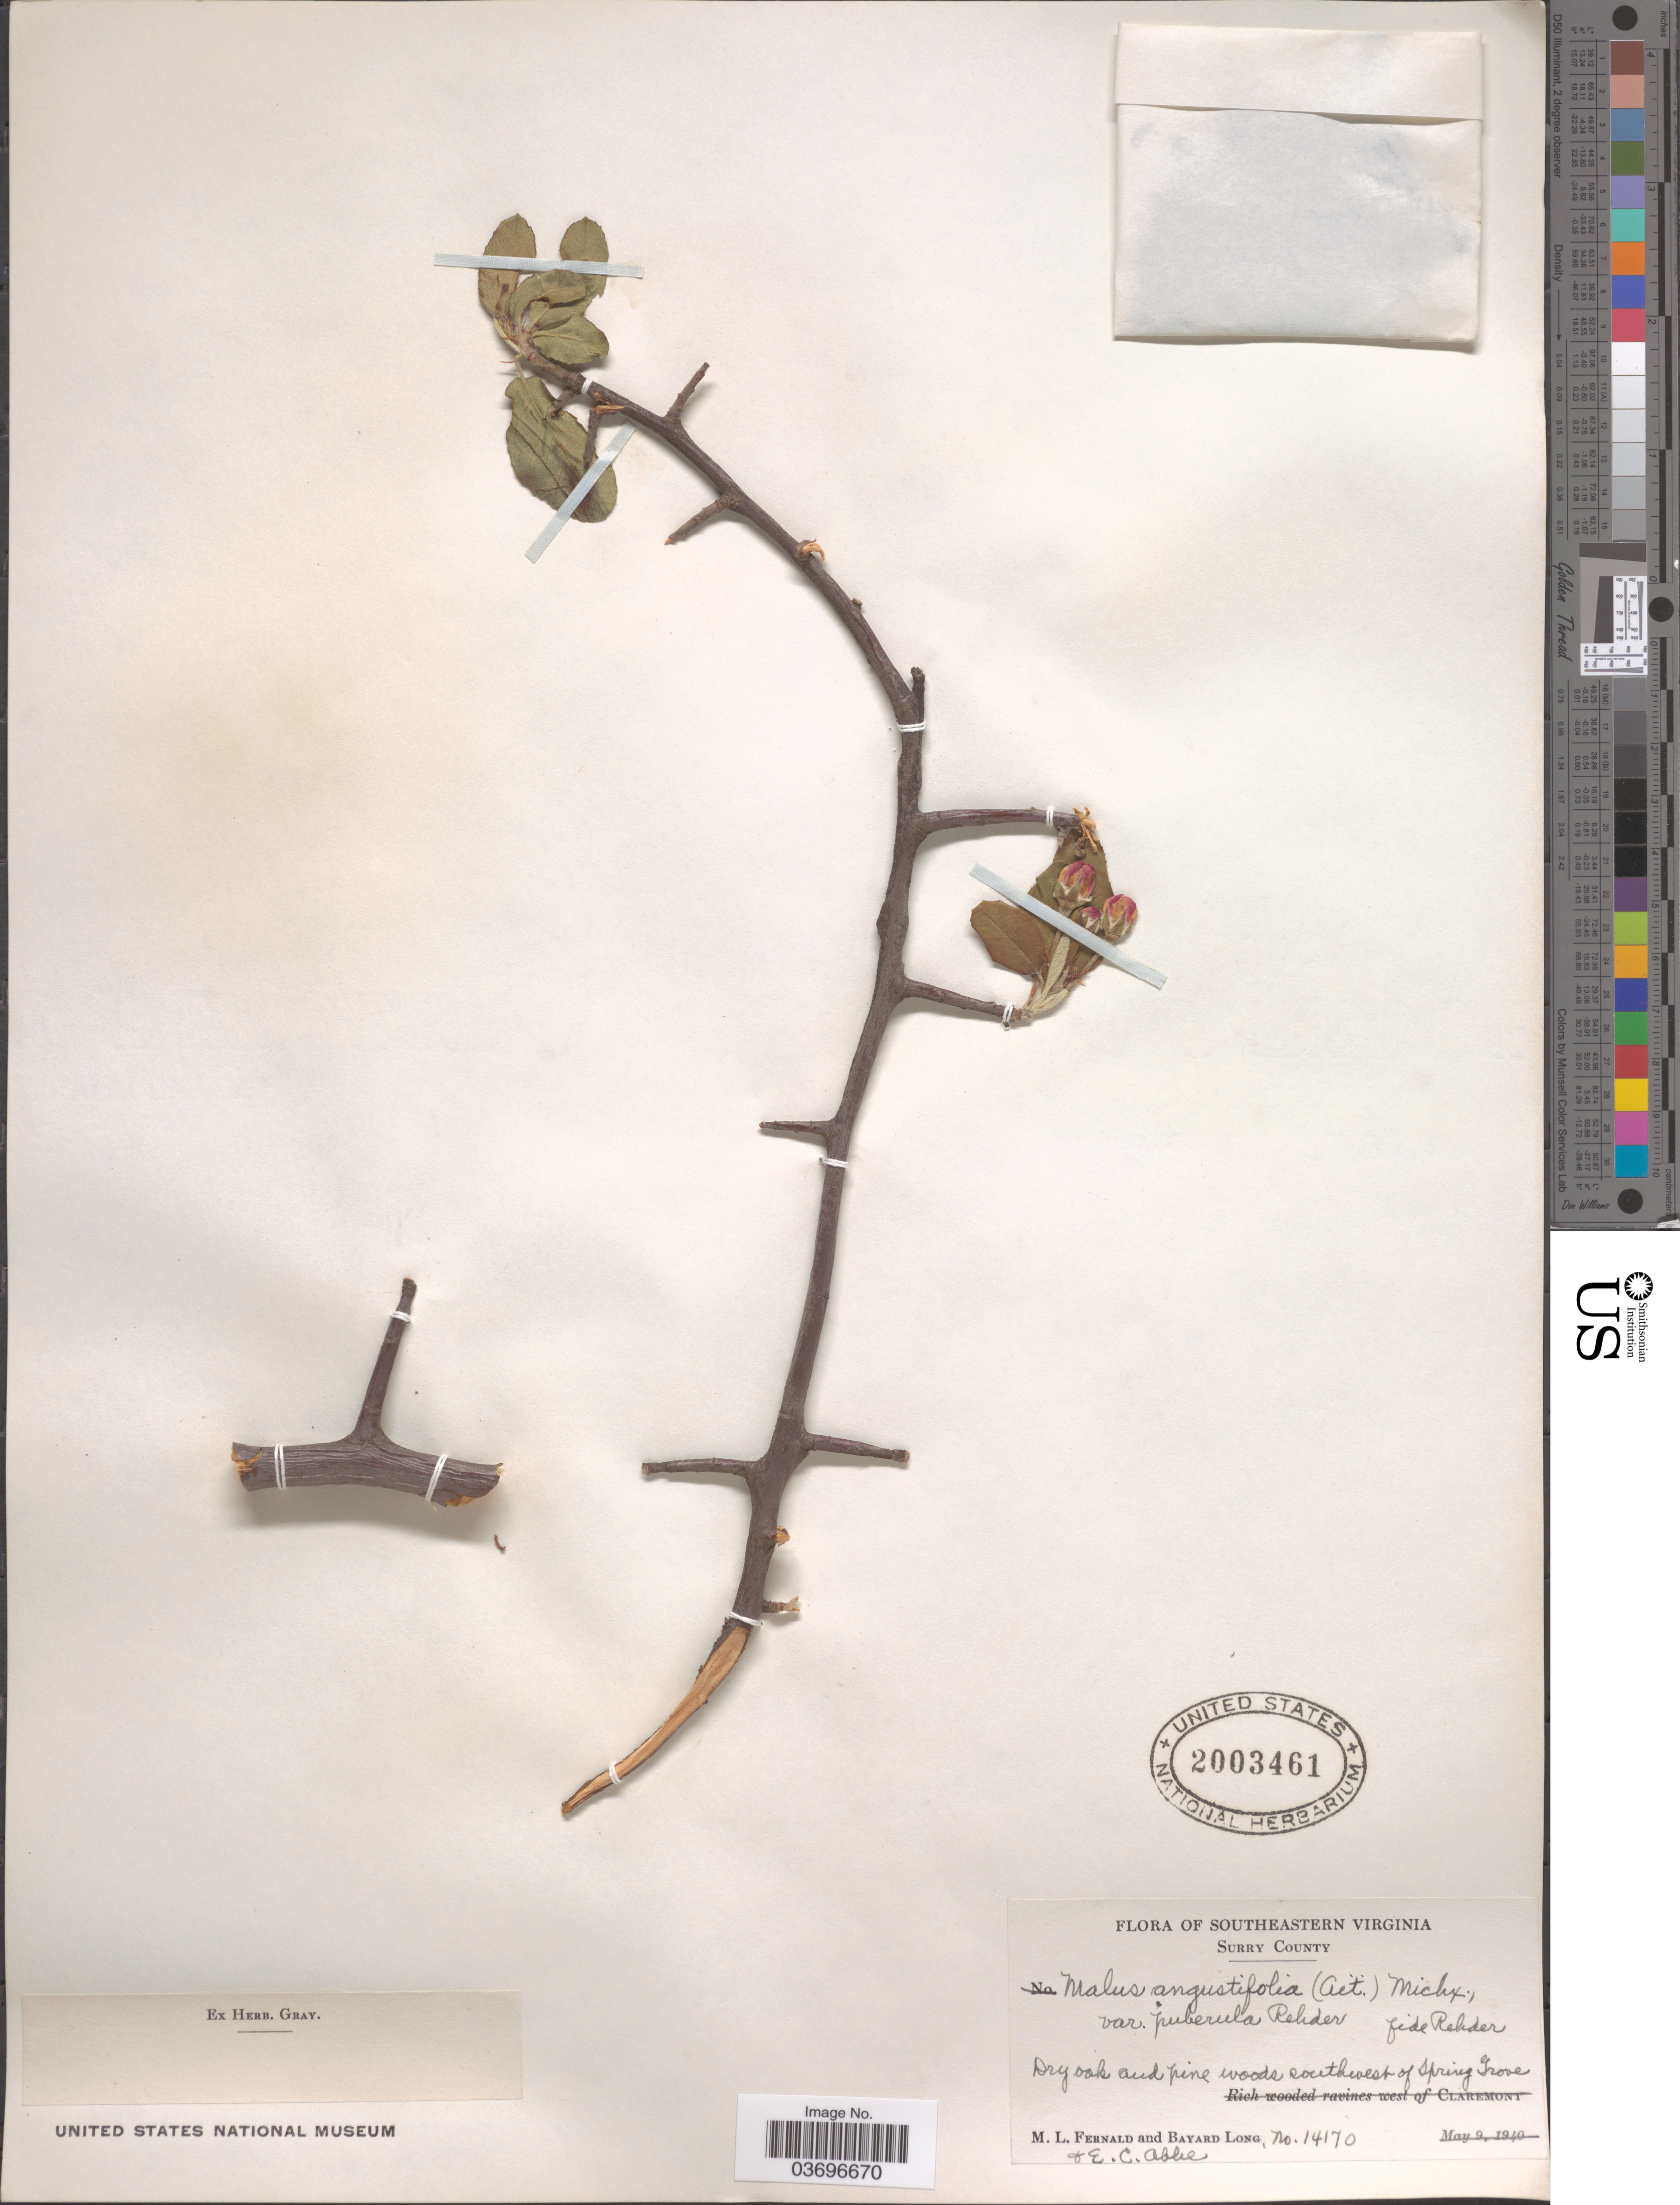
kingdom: Plantae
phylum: Tracheophyta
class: Magnoliopsida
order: Rosales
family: Rosaceae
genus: Malus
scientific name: Malus angustifolia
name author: (Aiton) Michx.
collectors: M. L. Fernald, B. Long & E. C. Abbe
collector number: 14170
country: United States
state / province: Virginia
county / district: Surry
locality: Southeastern Virginia. Surry County. Dry oak and pine woods southeast of Spring Grove.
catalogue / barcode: US 2003461